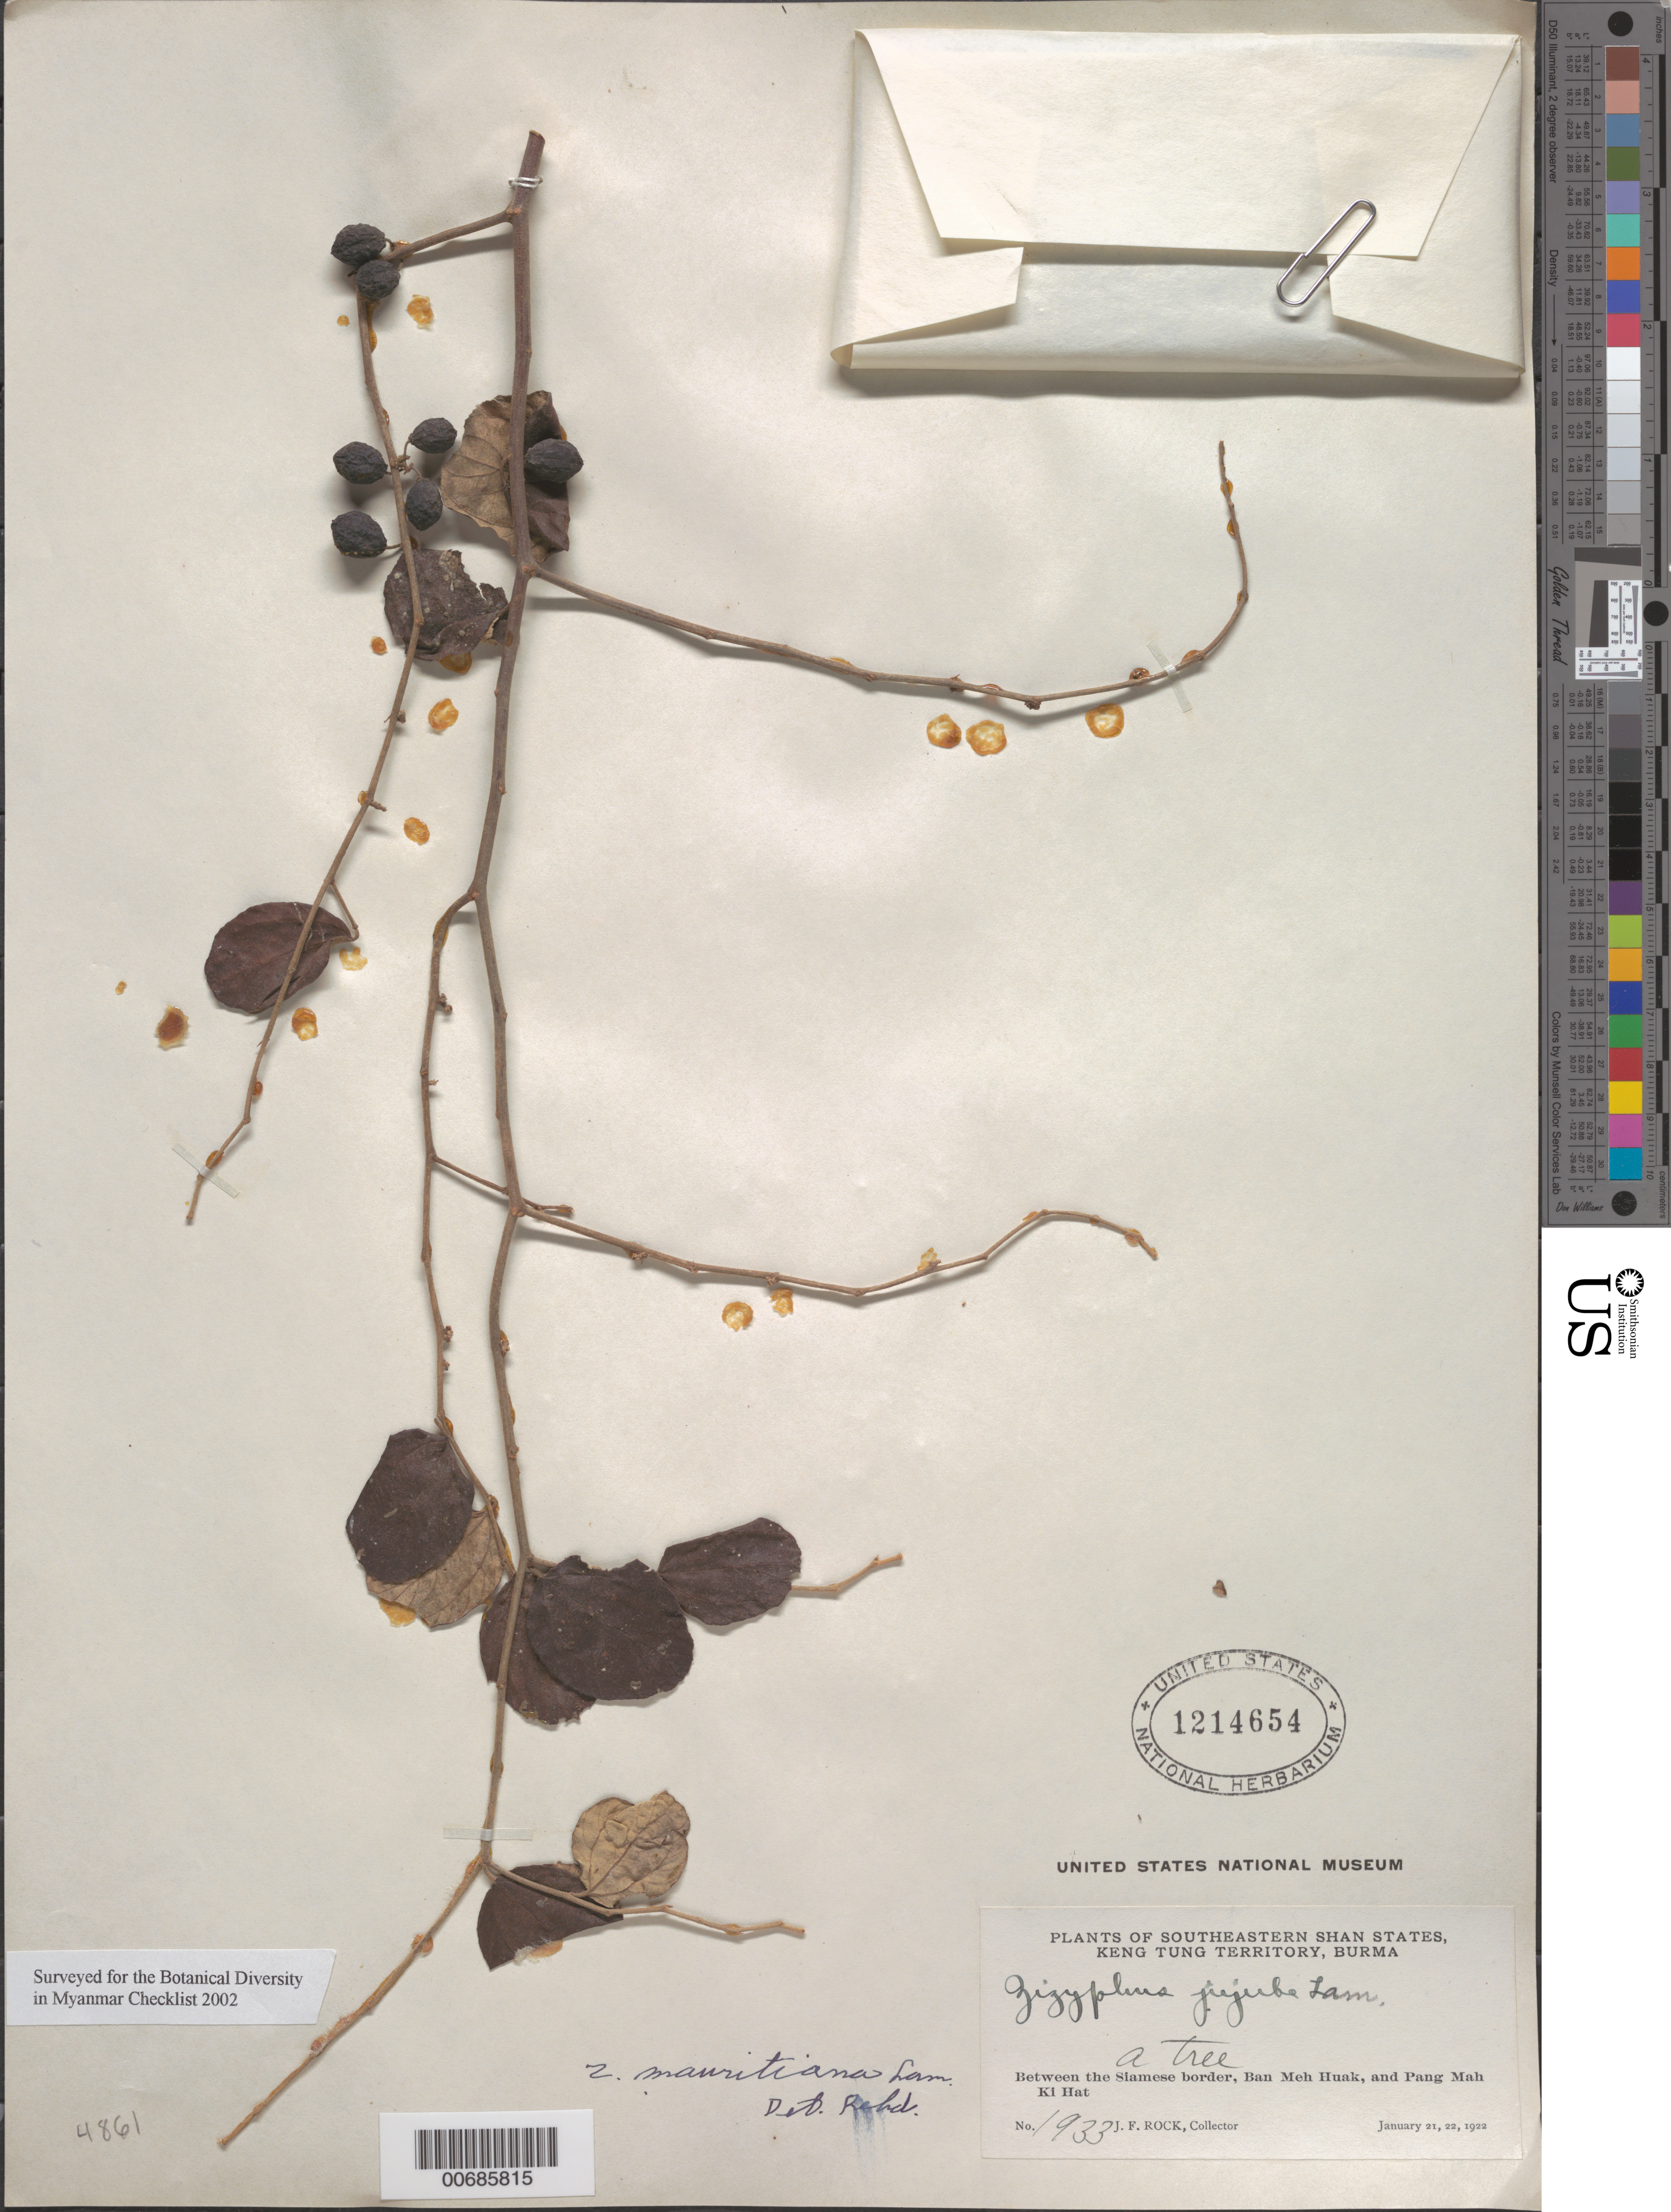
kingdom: Plantae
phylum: Tracheophyta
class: Magnoliopsida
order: Rosales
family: Rhamnaceae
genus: Ziziphus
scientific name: Ziziphus mauritiana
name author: Lam.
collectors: J. F. Rock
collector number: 1933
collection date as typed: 21 Jan 1922 to 22 Jan 1922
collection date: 1922-01-21/1922-01-22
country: Myanmar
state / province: Shan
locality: Southeastern Shan States, Keng Tung Terr., betw. Siamese border, Ban Meh Huak & Pang Mah Ki Hat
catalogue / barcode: US 1214654